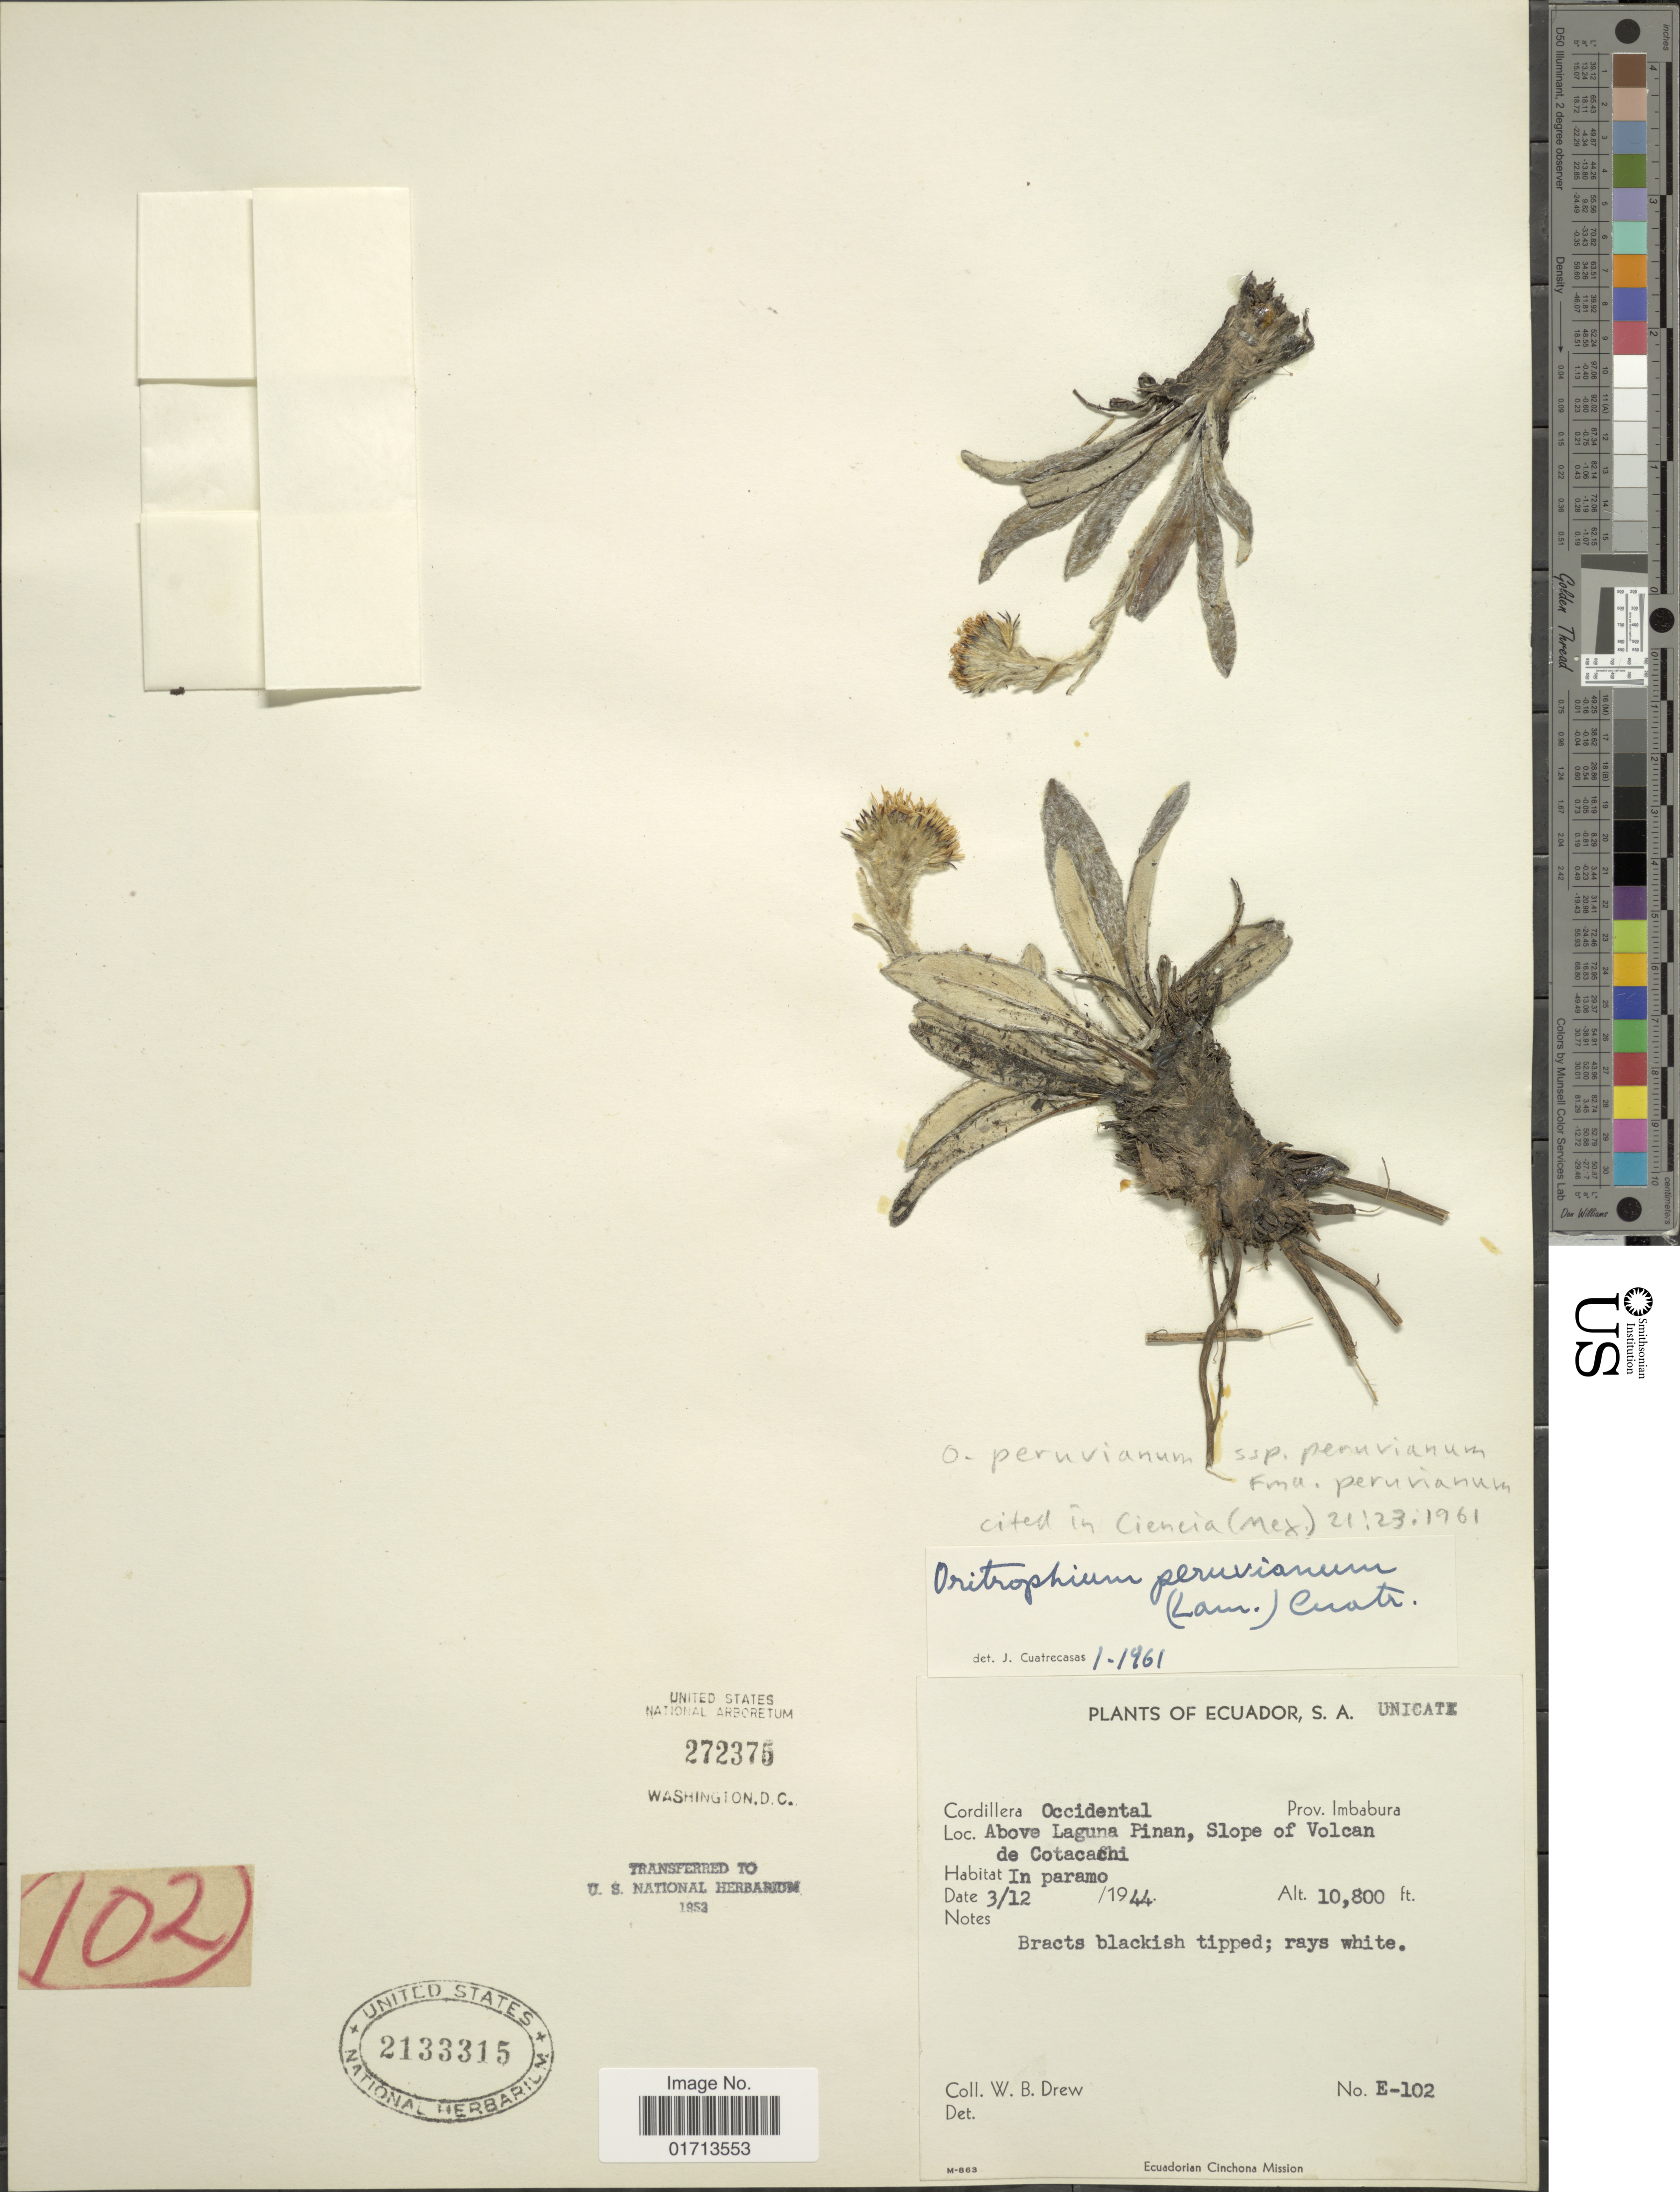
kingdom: Plantae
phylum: Tracheophyta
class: Magnoliopsida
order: Asterales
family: Asteraceae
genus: Oritrophium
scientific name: Oritrophium peruvianum f. peruvianum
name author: (Lam.) Cuatrec.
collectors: W. B. Drew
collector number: E-102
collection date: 1944-12-03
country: Ecuador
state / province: Imbabura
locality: Cordillera Occidental, above Laguna Pinan, Slope of Volcan de Cotacachi, in paramo.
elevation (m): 3292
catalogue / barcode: US 2133315